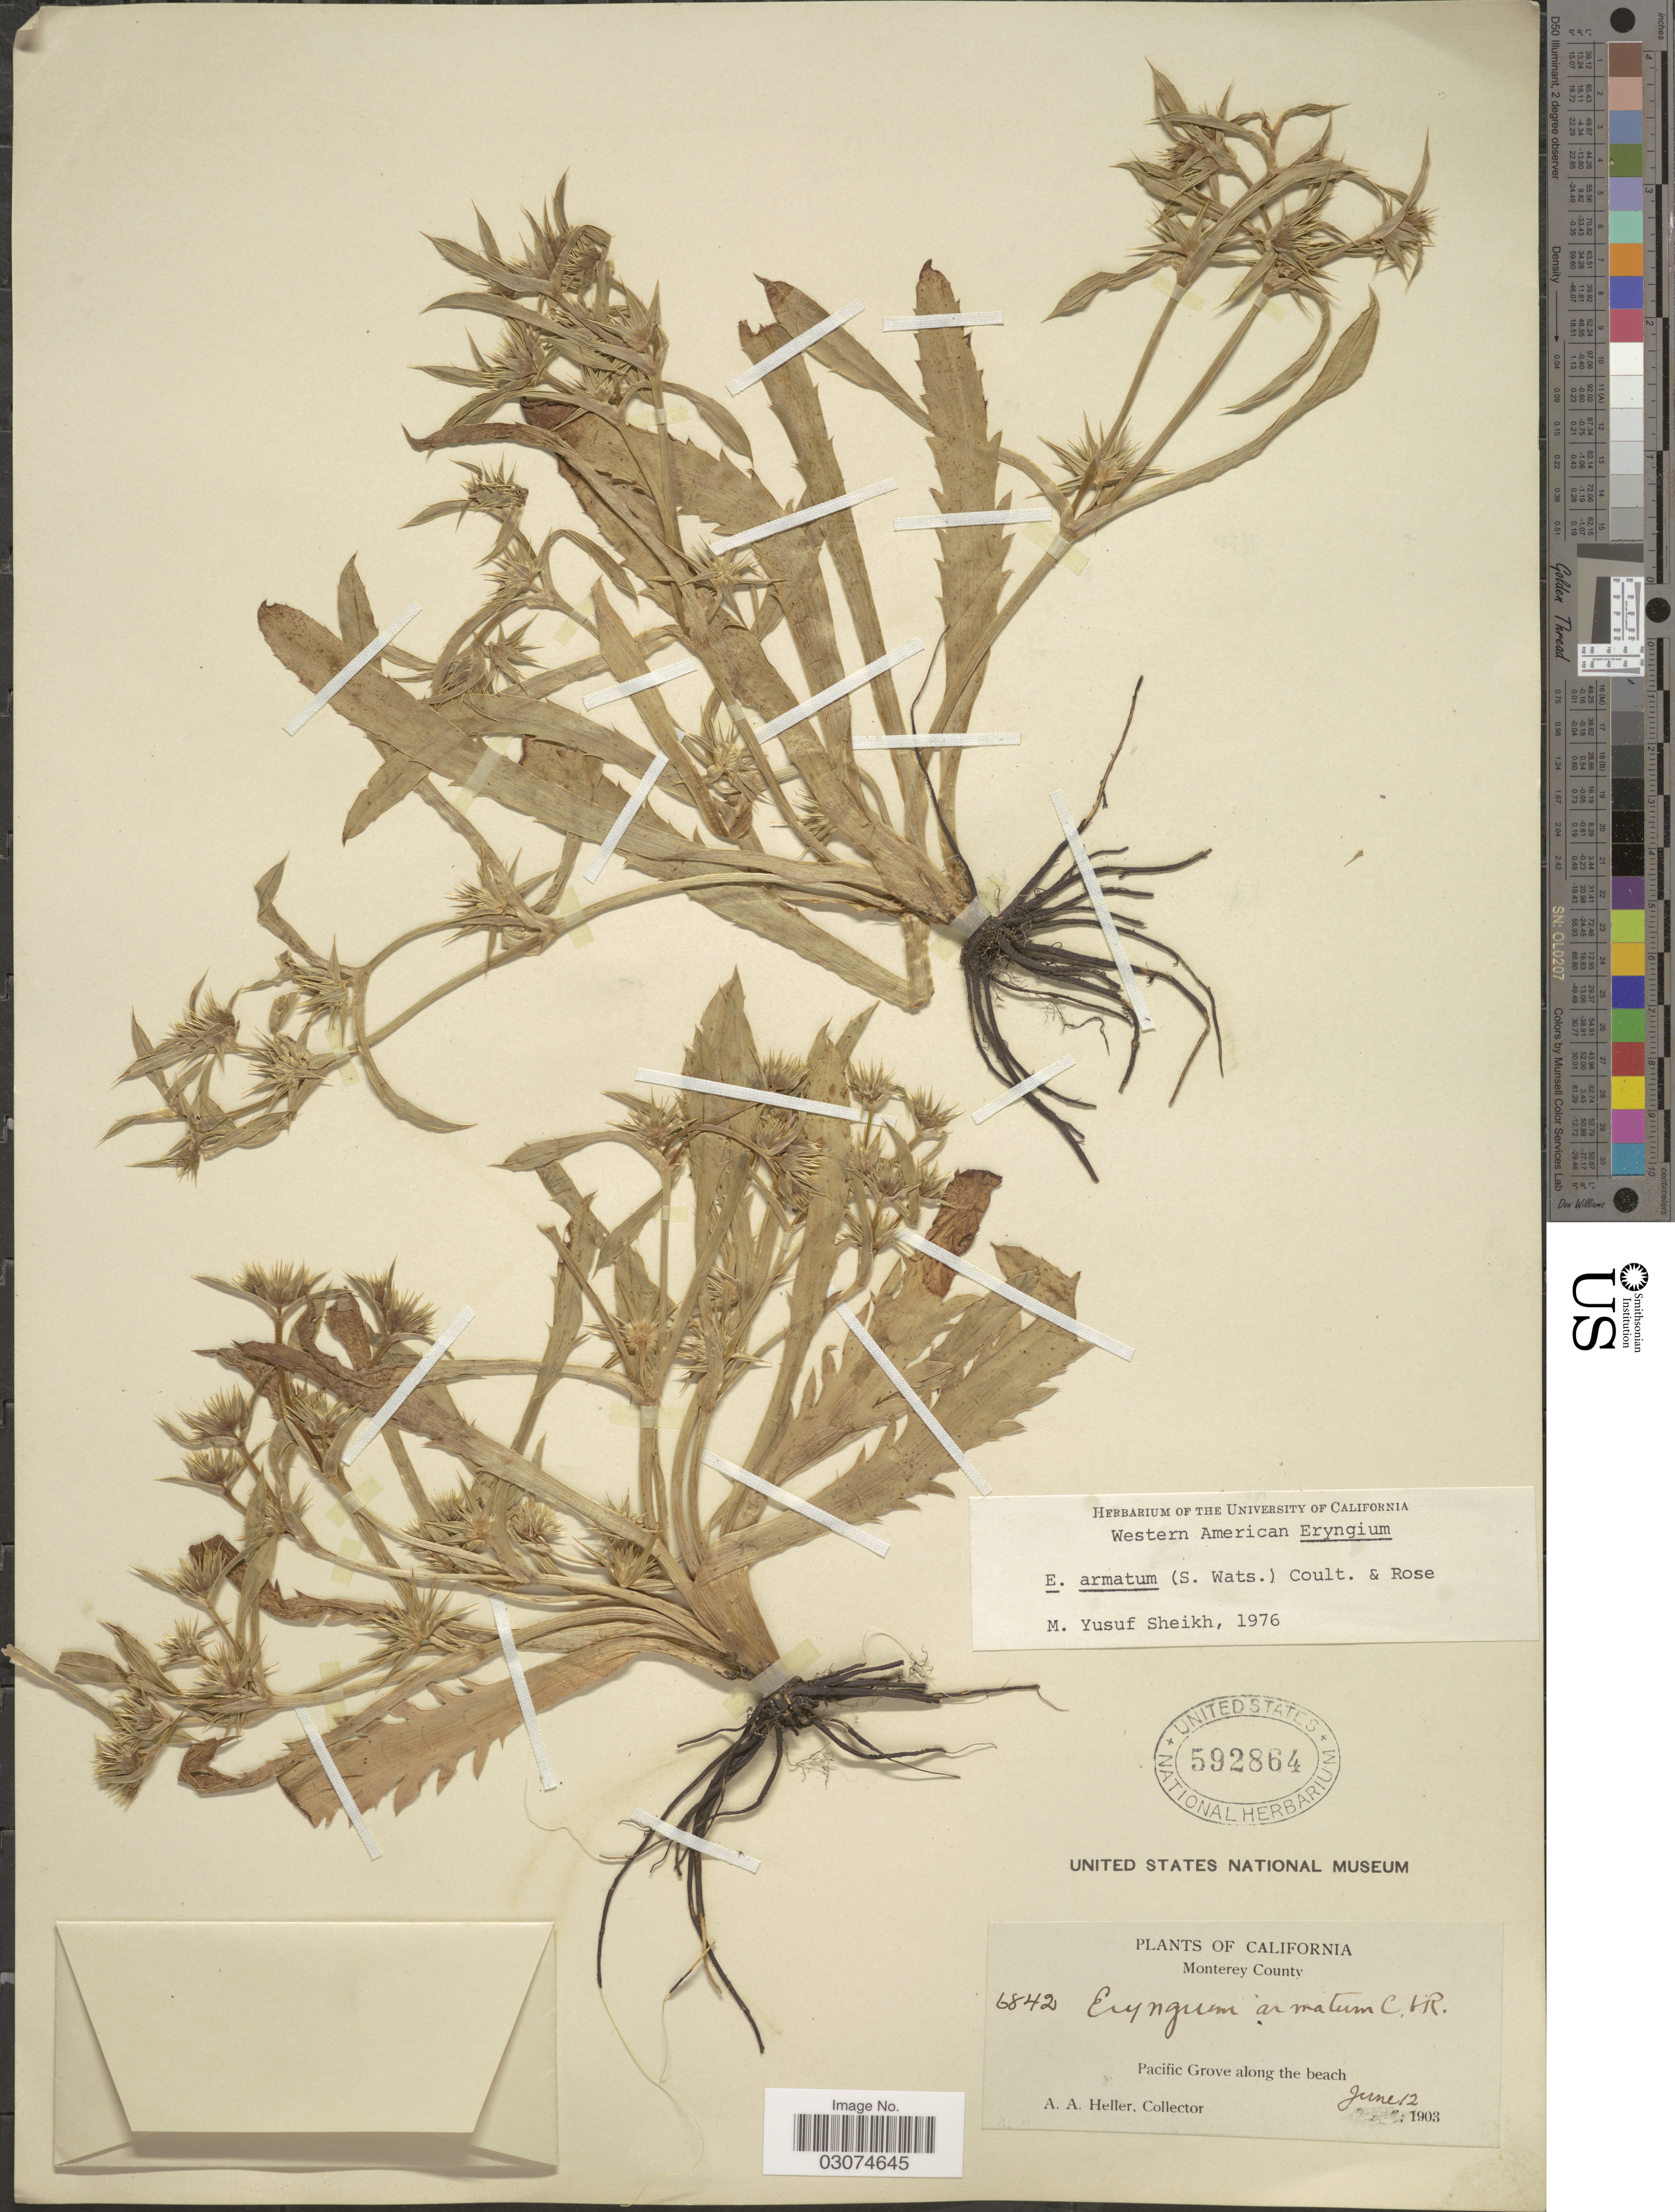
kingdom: Plantae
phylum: Tracheophyta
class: Magnoliopsida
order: Apiales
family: Apiaceae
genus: Eryngium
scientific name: Eryngium armatum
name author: (S. Watson) J.M. Coult. & Rose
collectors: A. A. Heller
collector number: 6842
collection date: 1903-06-12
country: United States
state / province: California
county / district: Monterey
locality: Monterey County. Pacific Grove along the beach.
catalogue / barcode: US 592864